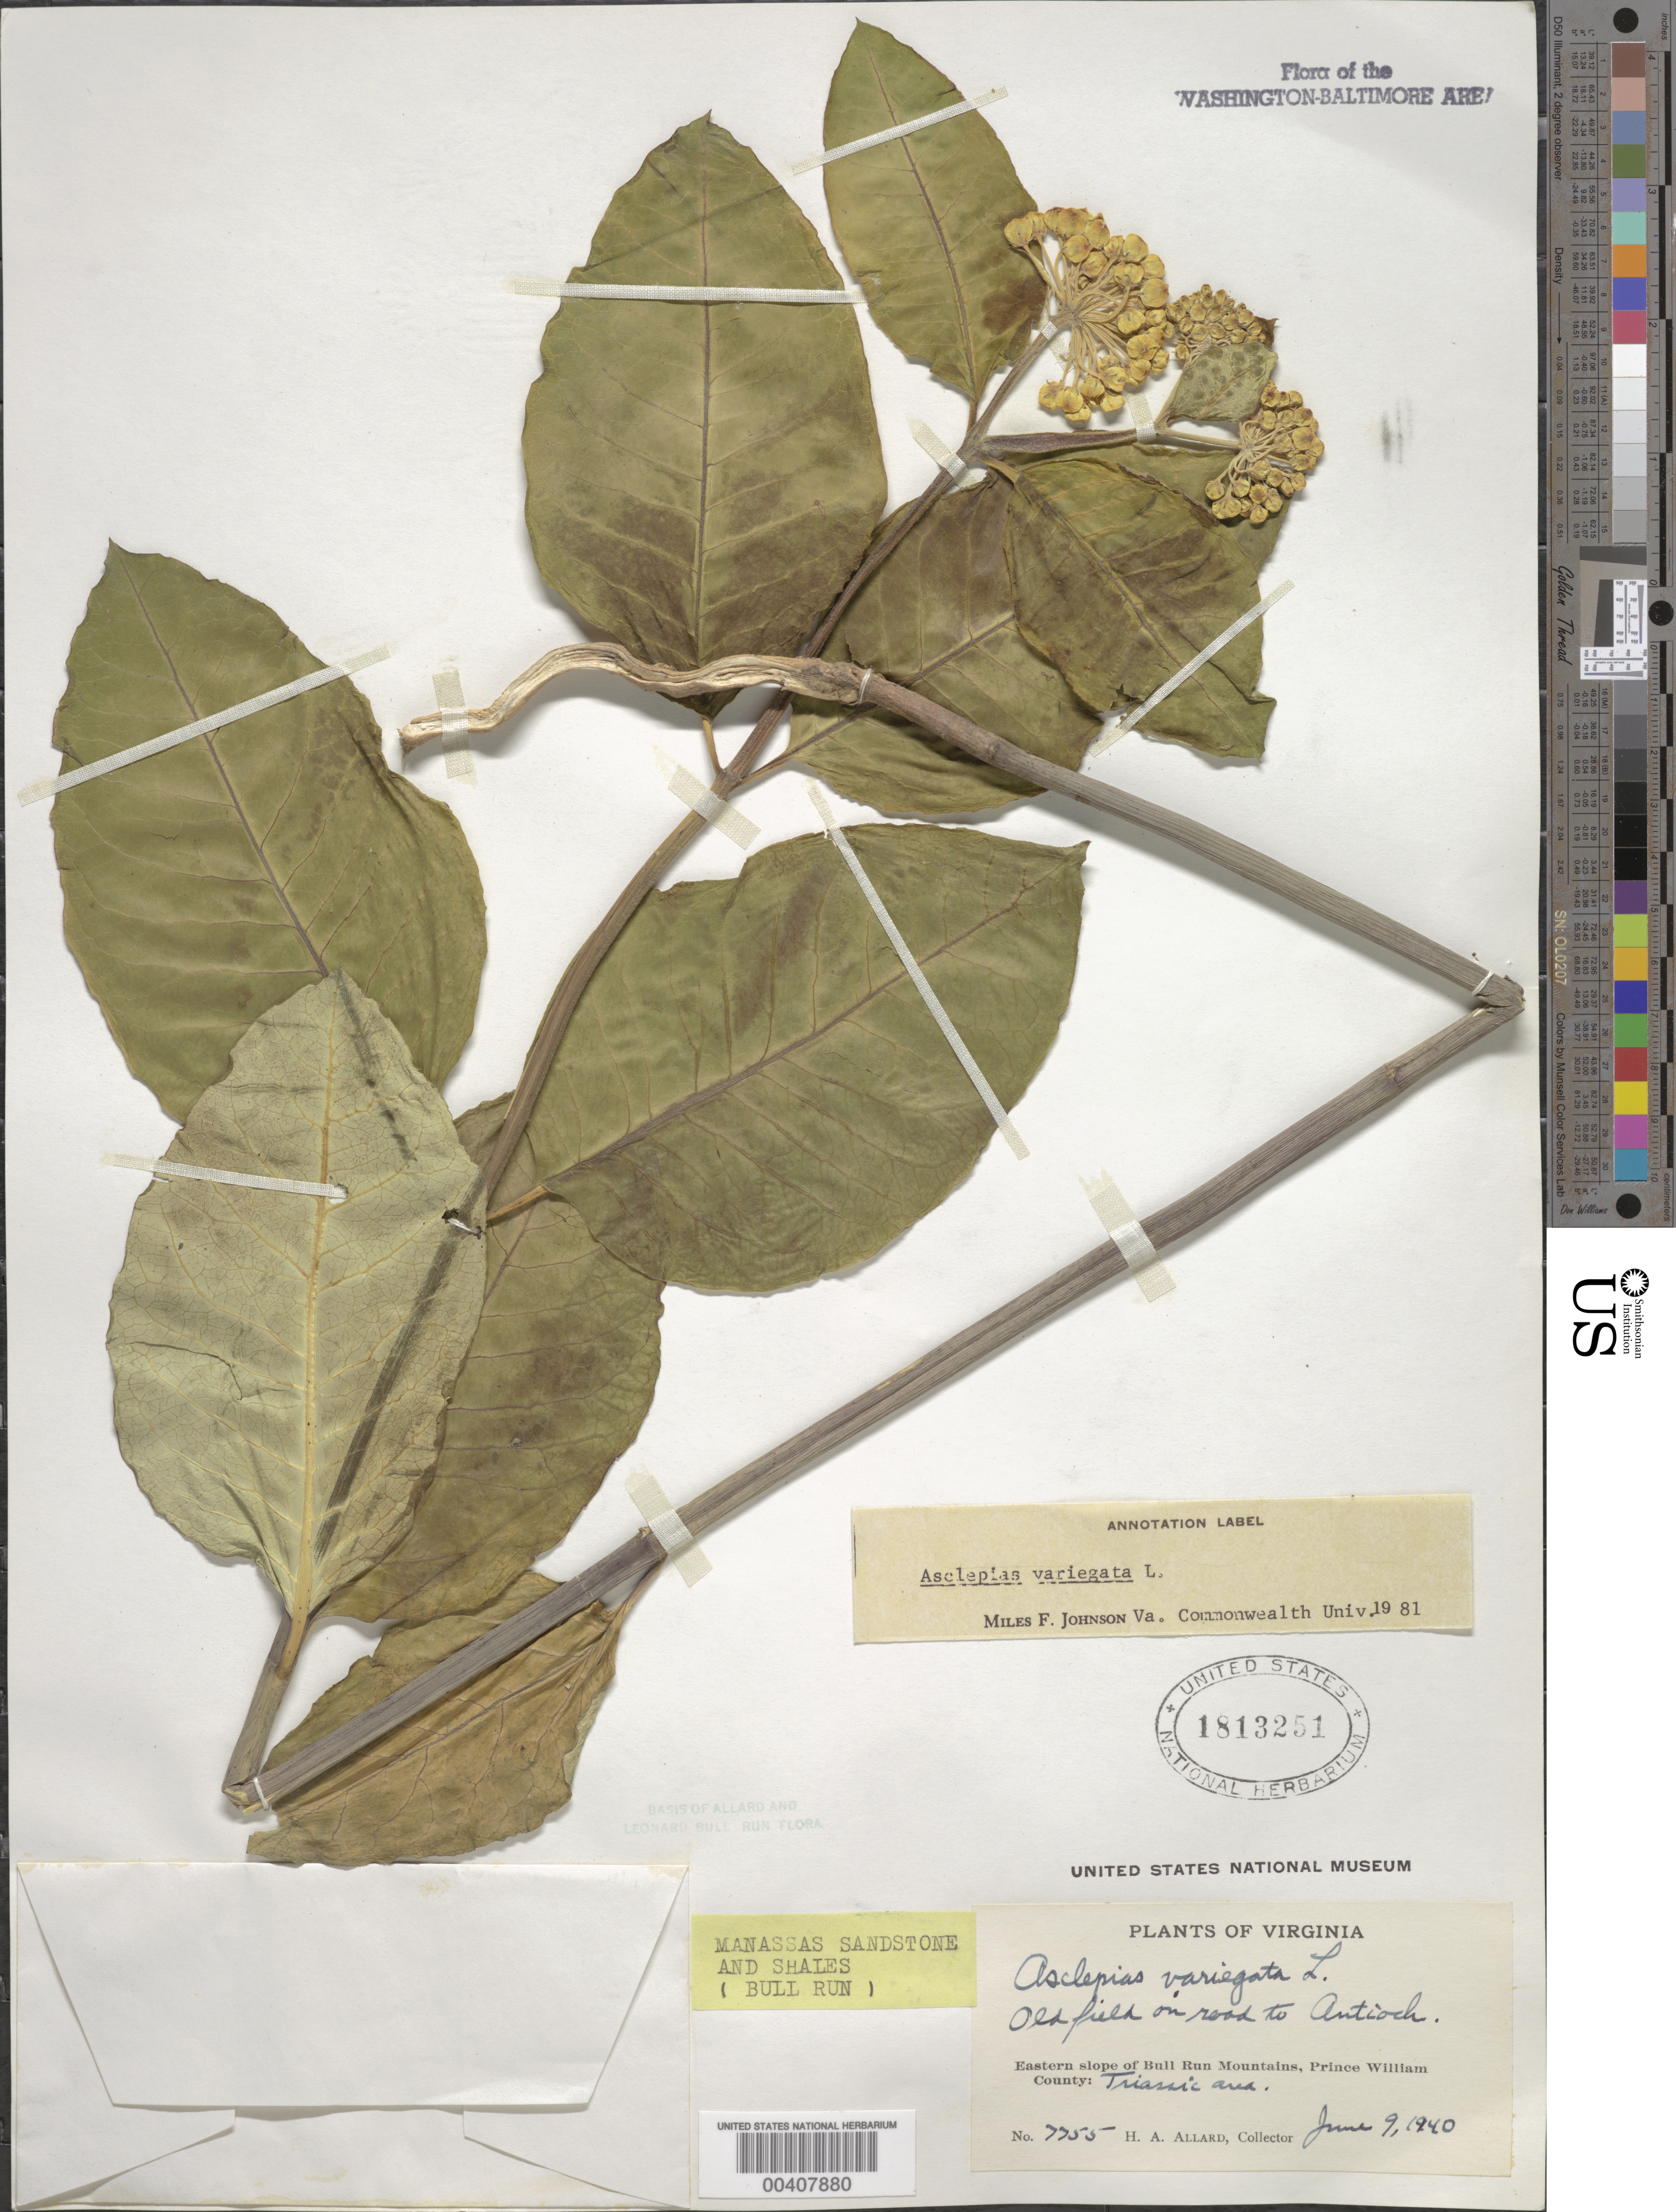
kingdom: Plantae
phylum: Tracheophyta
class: Magnoliopsida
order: Gentianales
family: Apocynaceae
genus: Asclepias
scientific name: Asclepias variegata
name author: L.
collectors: H. A. Allard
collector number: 7755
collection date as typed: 09 Jun 1940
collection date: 1940-06-09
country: United States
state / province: Virginia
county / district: Prince William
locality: Road to Antioch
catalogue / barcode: US 1813251